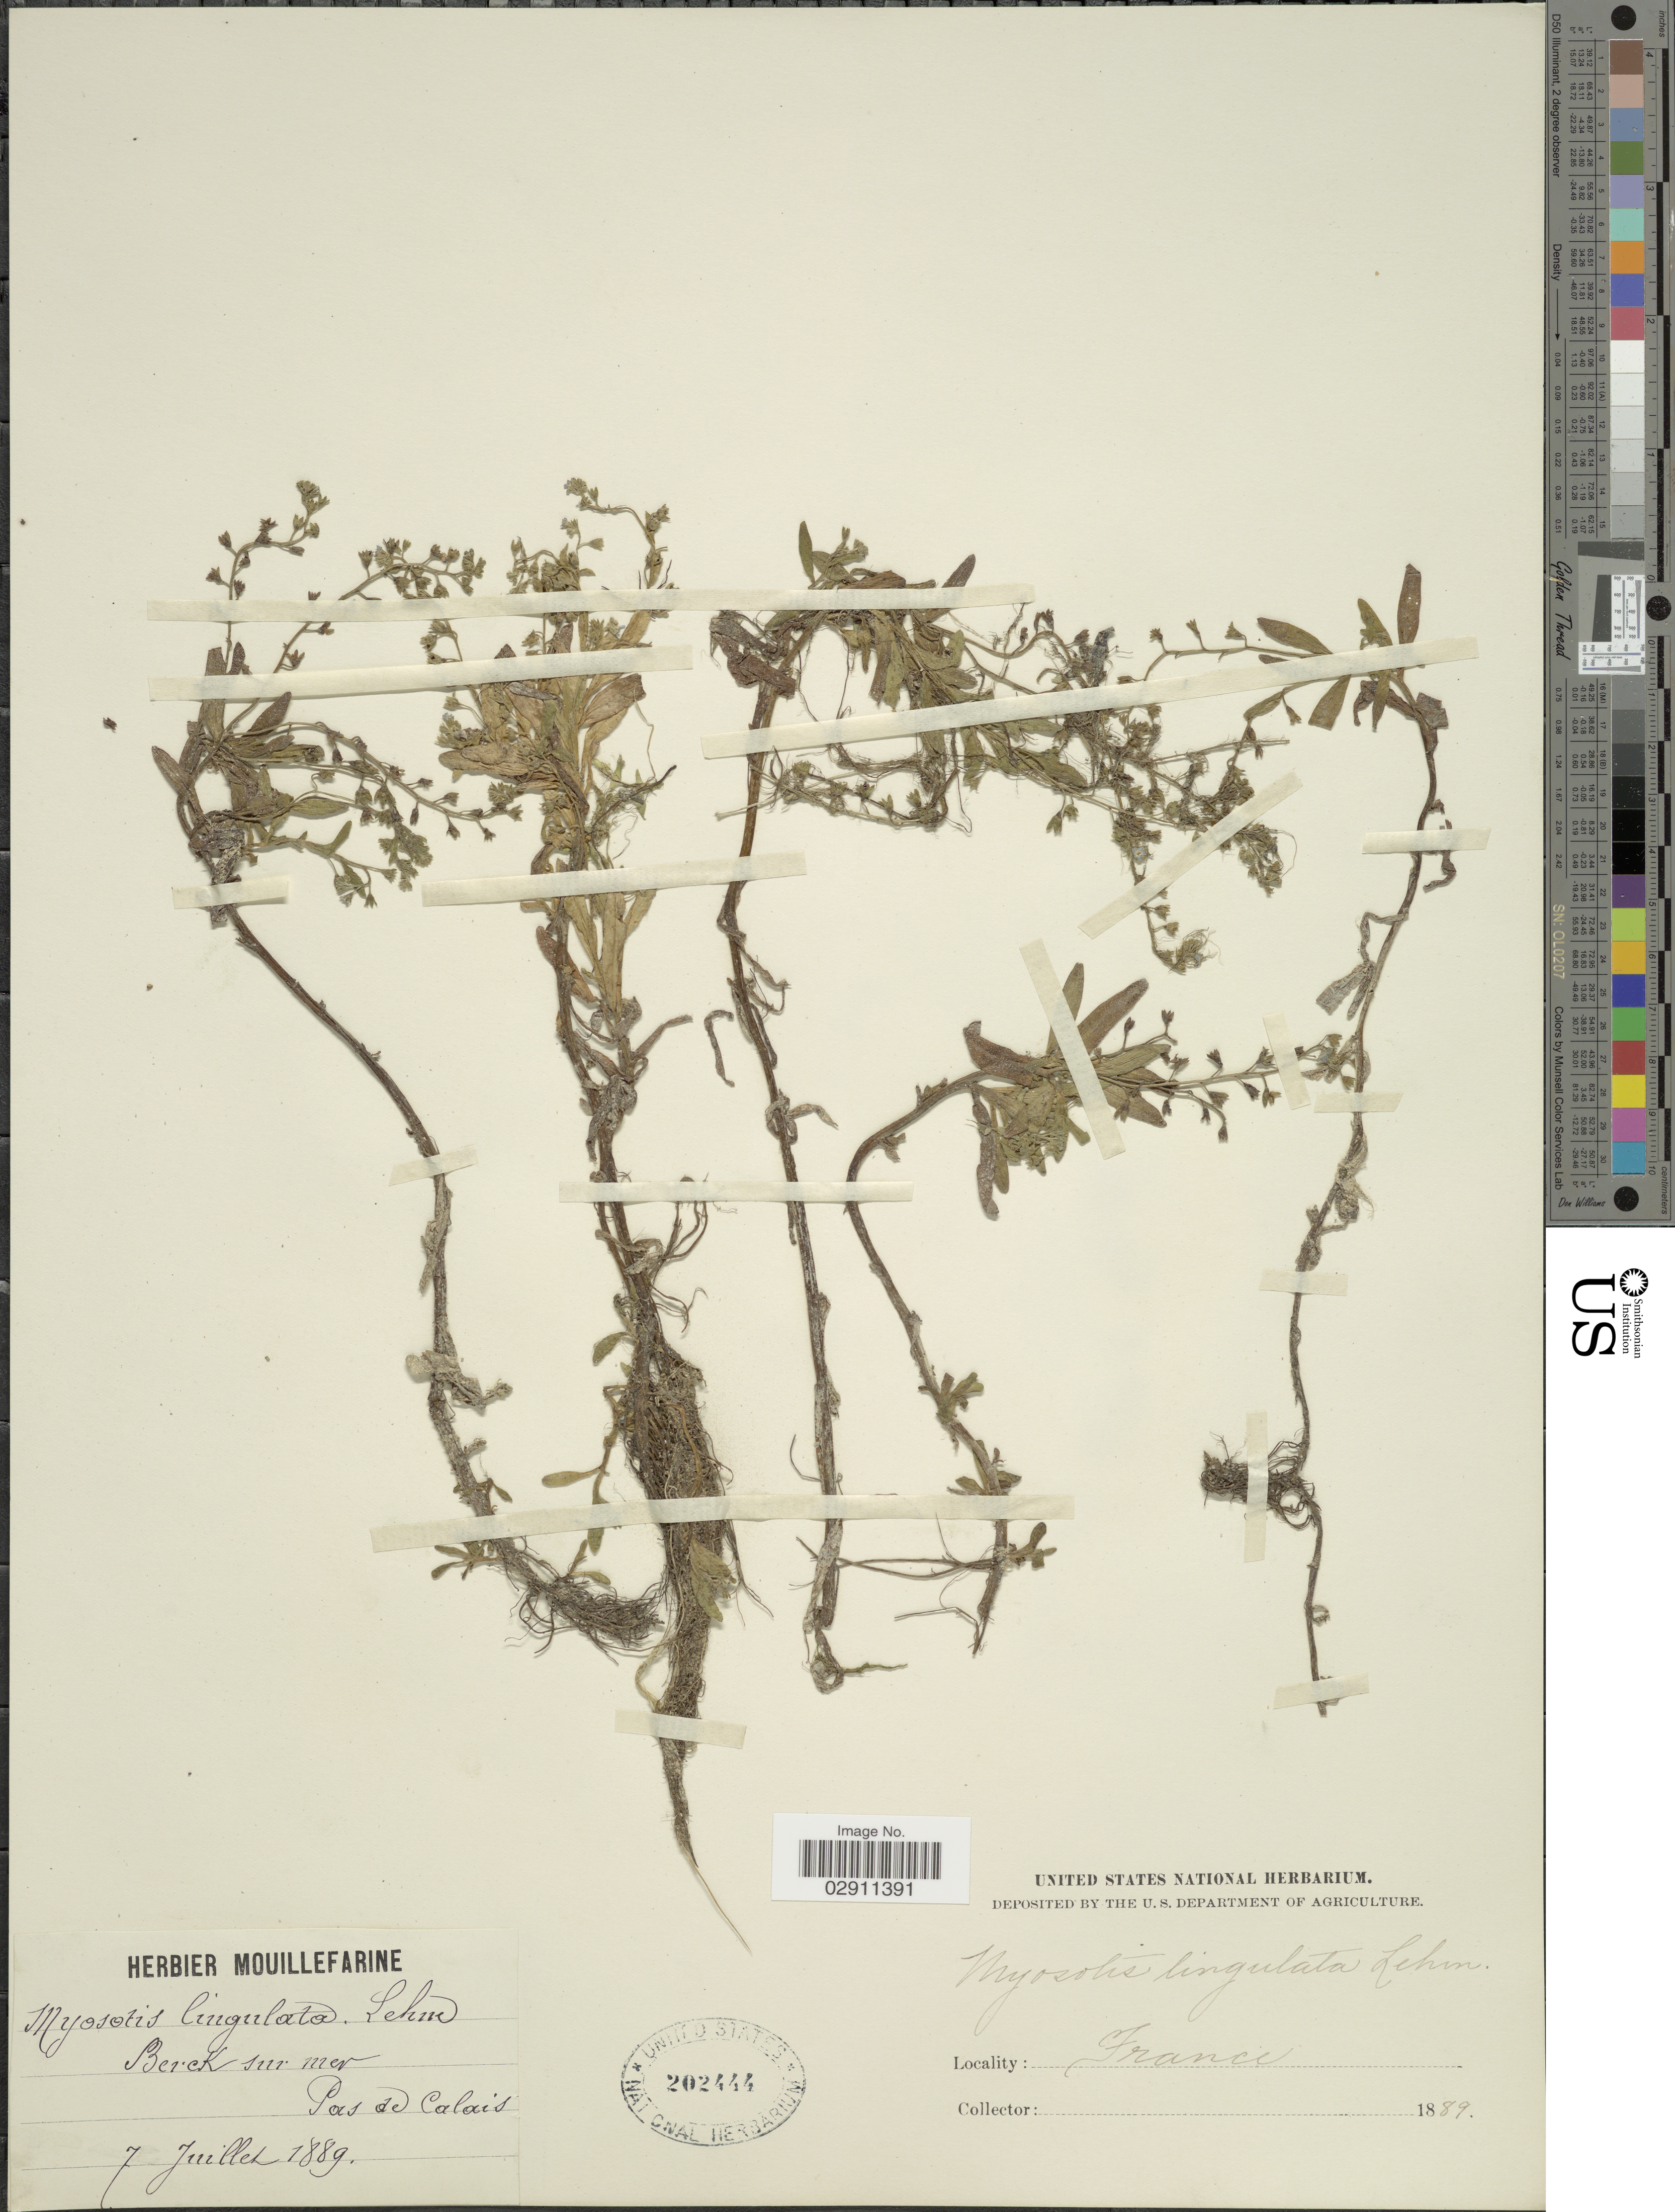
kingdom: Plantae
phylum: Tracheophyta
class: Magnoliopsida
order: Boraginales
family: Boraginaceae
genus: Myosotis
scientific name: Myosotis caespitosa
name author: Schultz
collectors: A. Mouillefarine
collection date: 1889-07-07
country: France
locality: Pas de Calais.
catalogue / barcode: US 202444